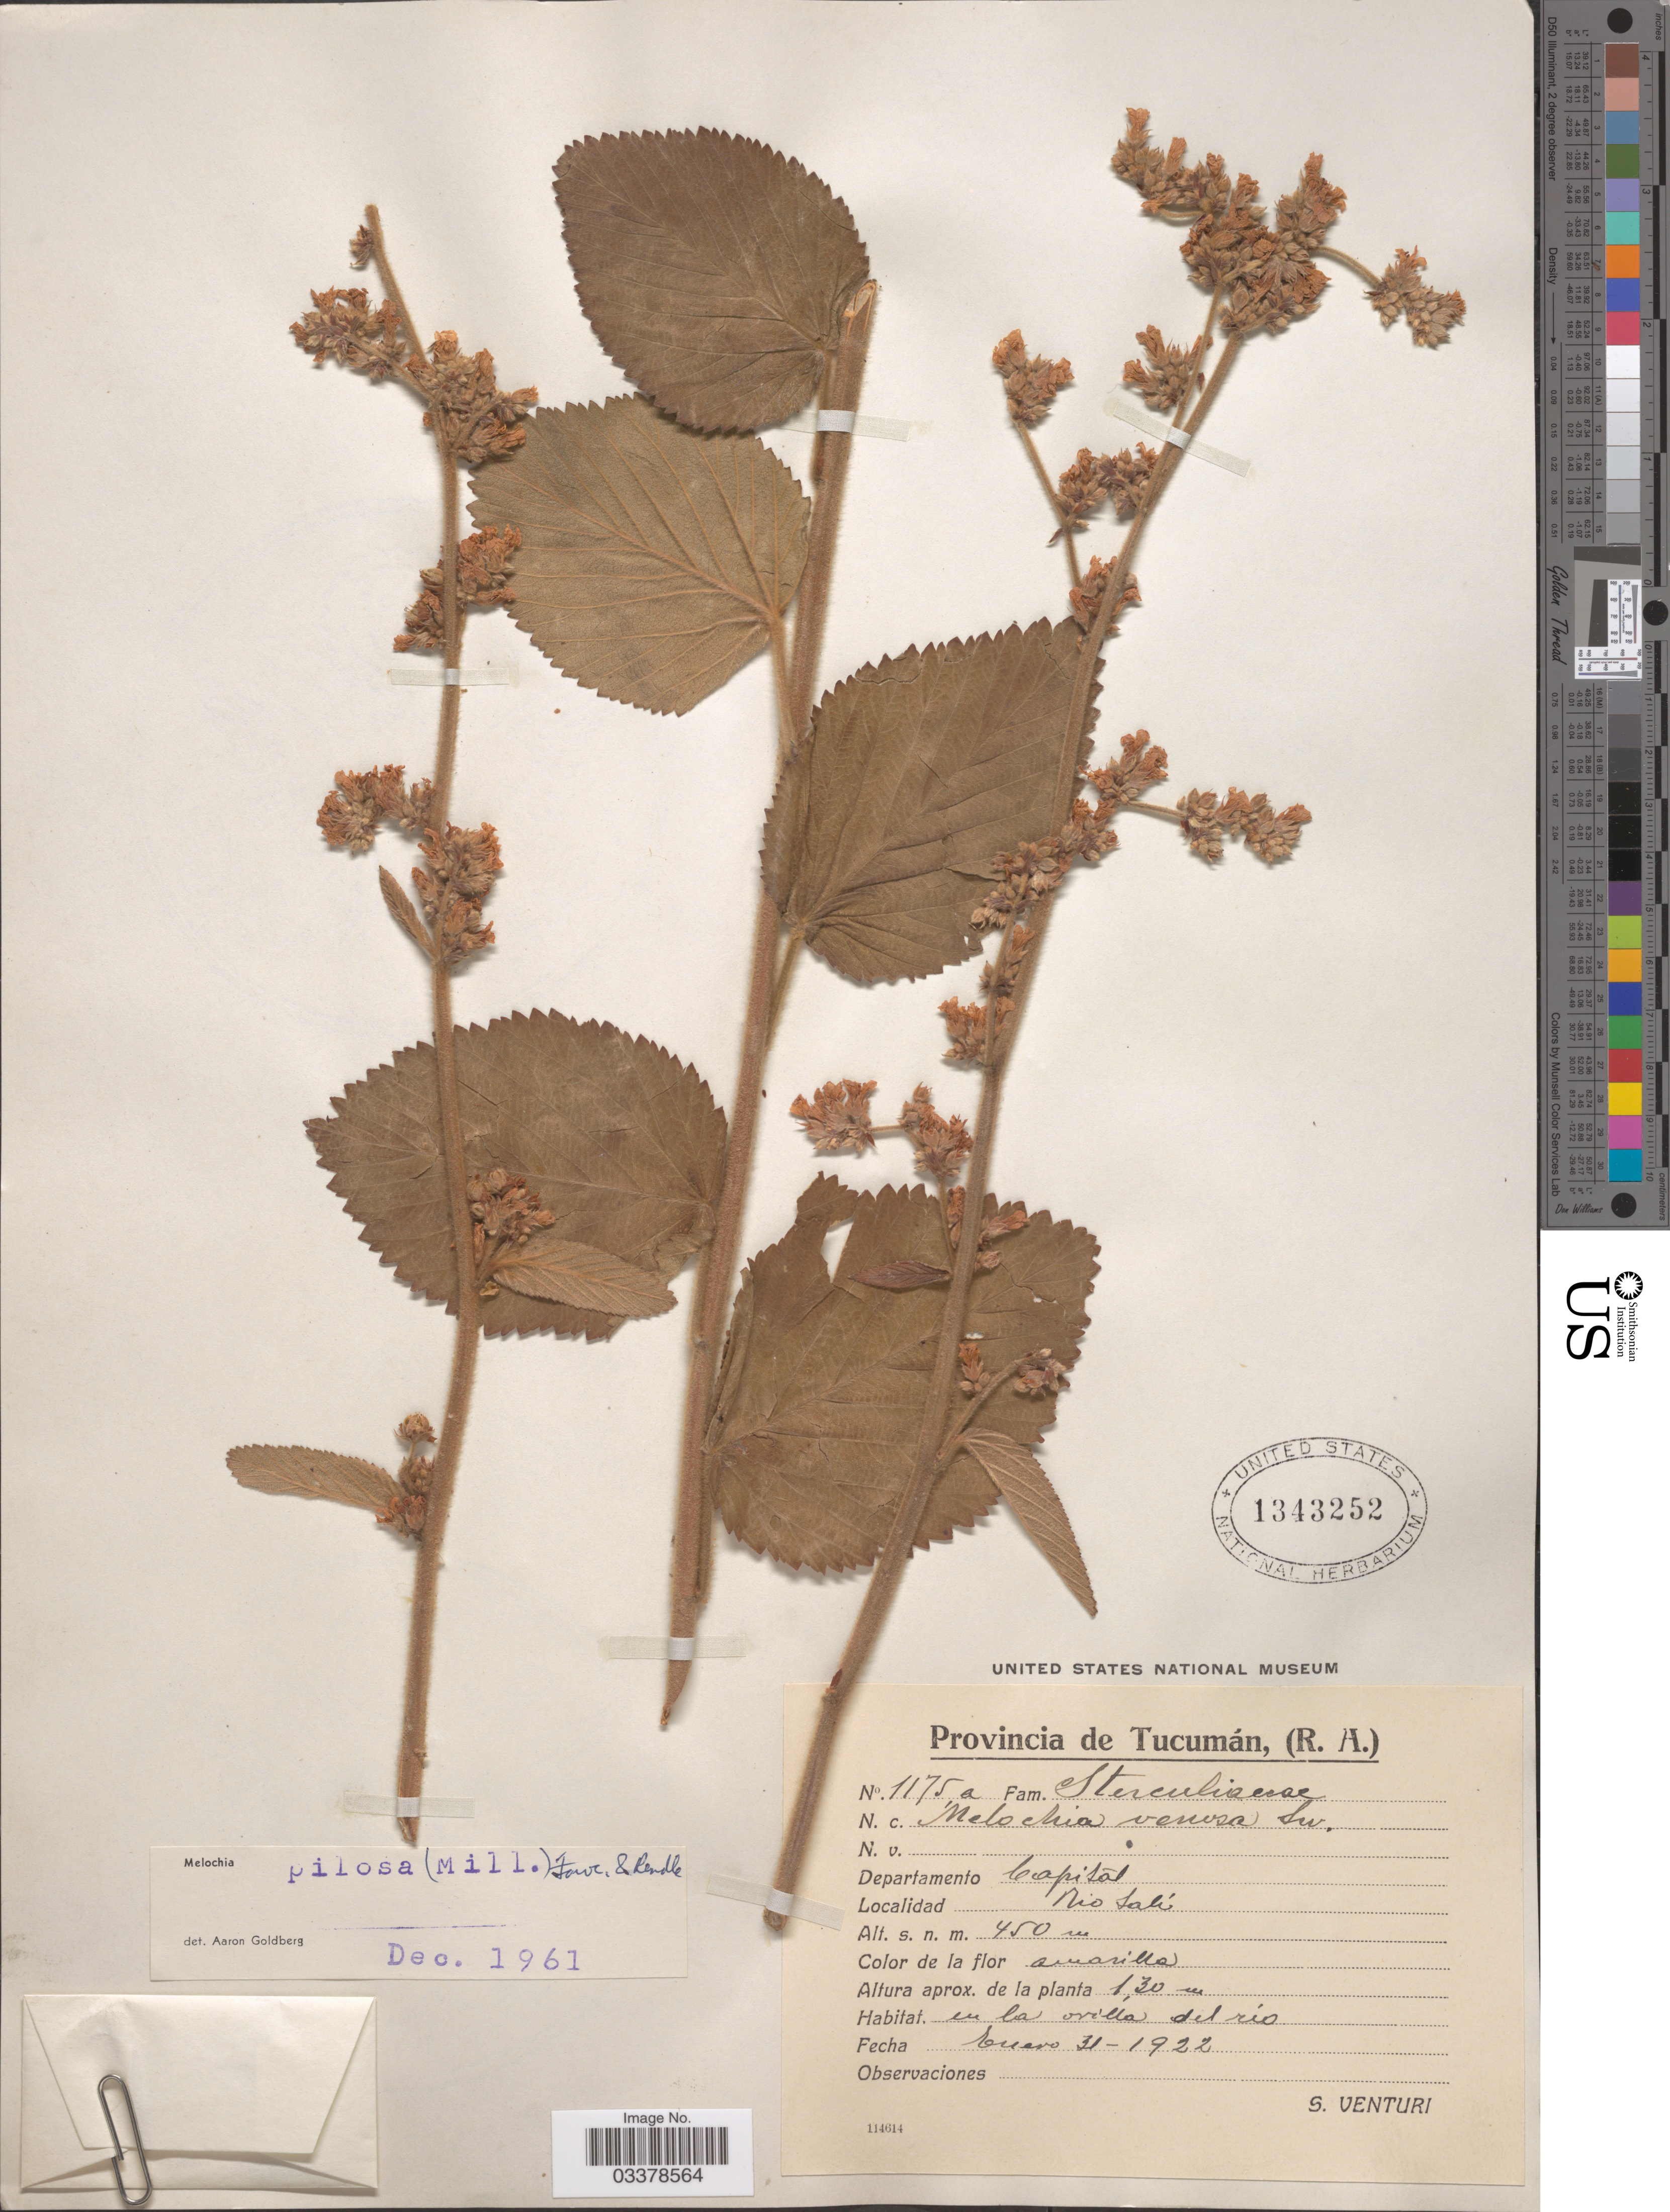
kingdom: Plantae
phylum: Tracheophyta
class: Magnoliopsida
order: Malvales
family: Malvaceae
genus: Melochia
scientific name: Melochia pilosa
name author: (Mill.) Fawc. & Rendle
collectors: S. Venturi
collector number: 1175 a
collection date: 1922-01-31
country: Argentina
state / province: Tucuman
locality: Departamento Capital. Rio Salí, en la orilla del rio.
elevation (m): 450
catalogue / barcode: US 1343252